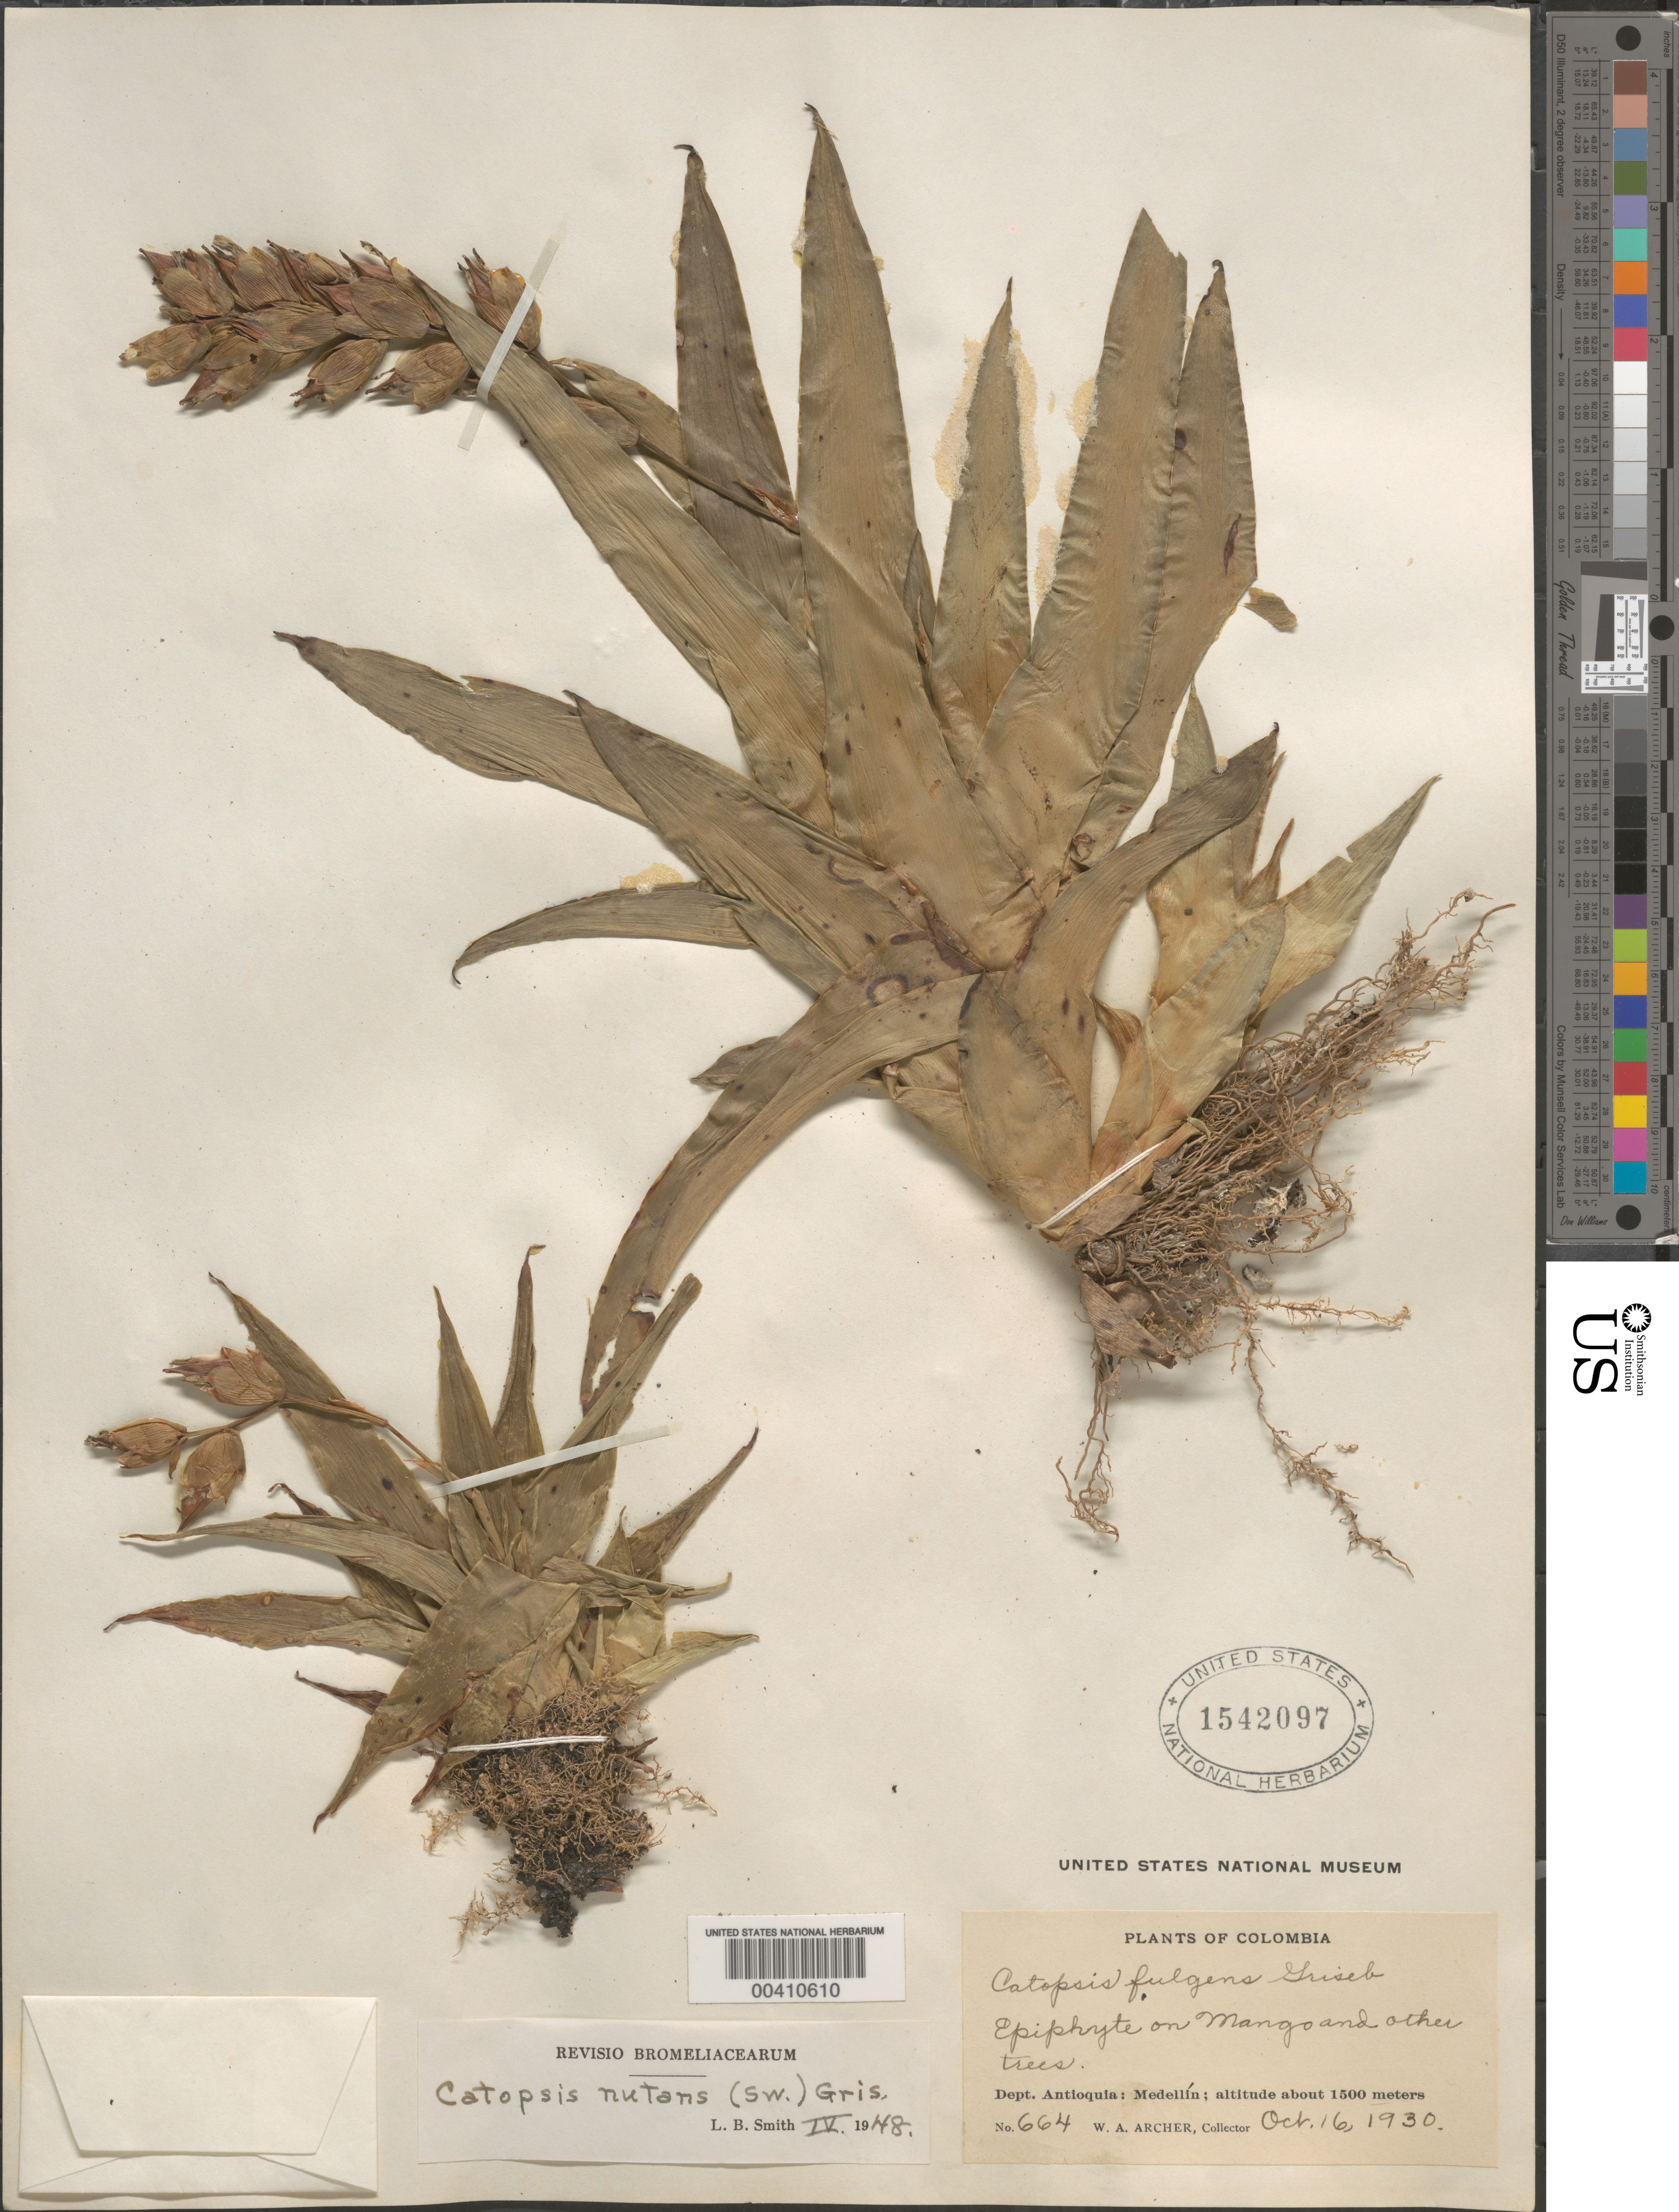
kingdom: Plantae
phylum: Tracheophyta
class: Liliopsida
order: Poales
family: Bromeliaceae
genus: Catopsis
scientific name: Catopsis nutans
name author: (Sw.) Griseb.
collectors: W. A. Archer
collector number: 664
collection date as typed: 16 Oct 1930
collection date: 1930-10-16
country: Colombia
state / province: Antioquia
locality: Medellin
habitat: Epiphyte on mango and other trees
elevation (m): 1500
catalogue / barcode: US 1542097